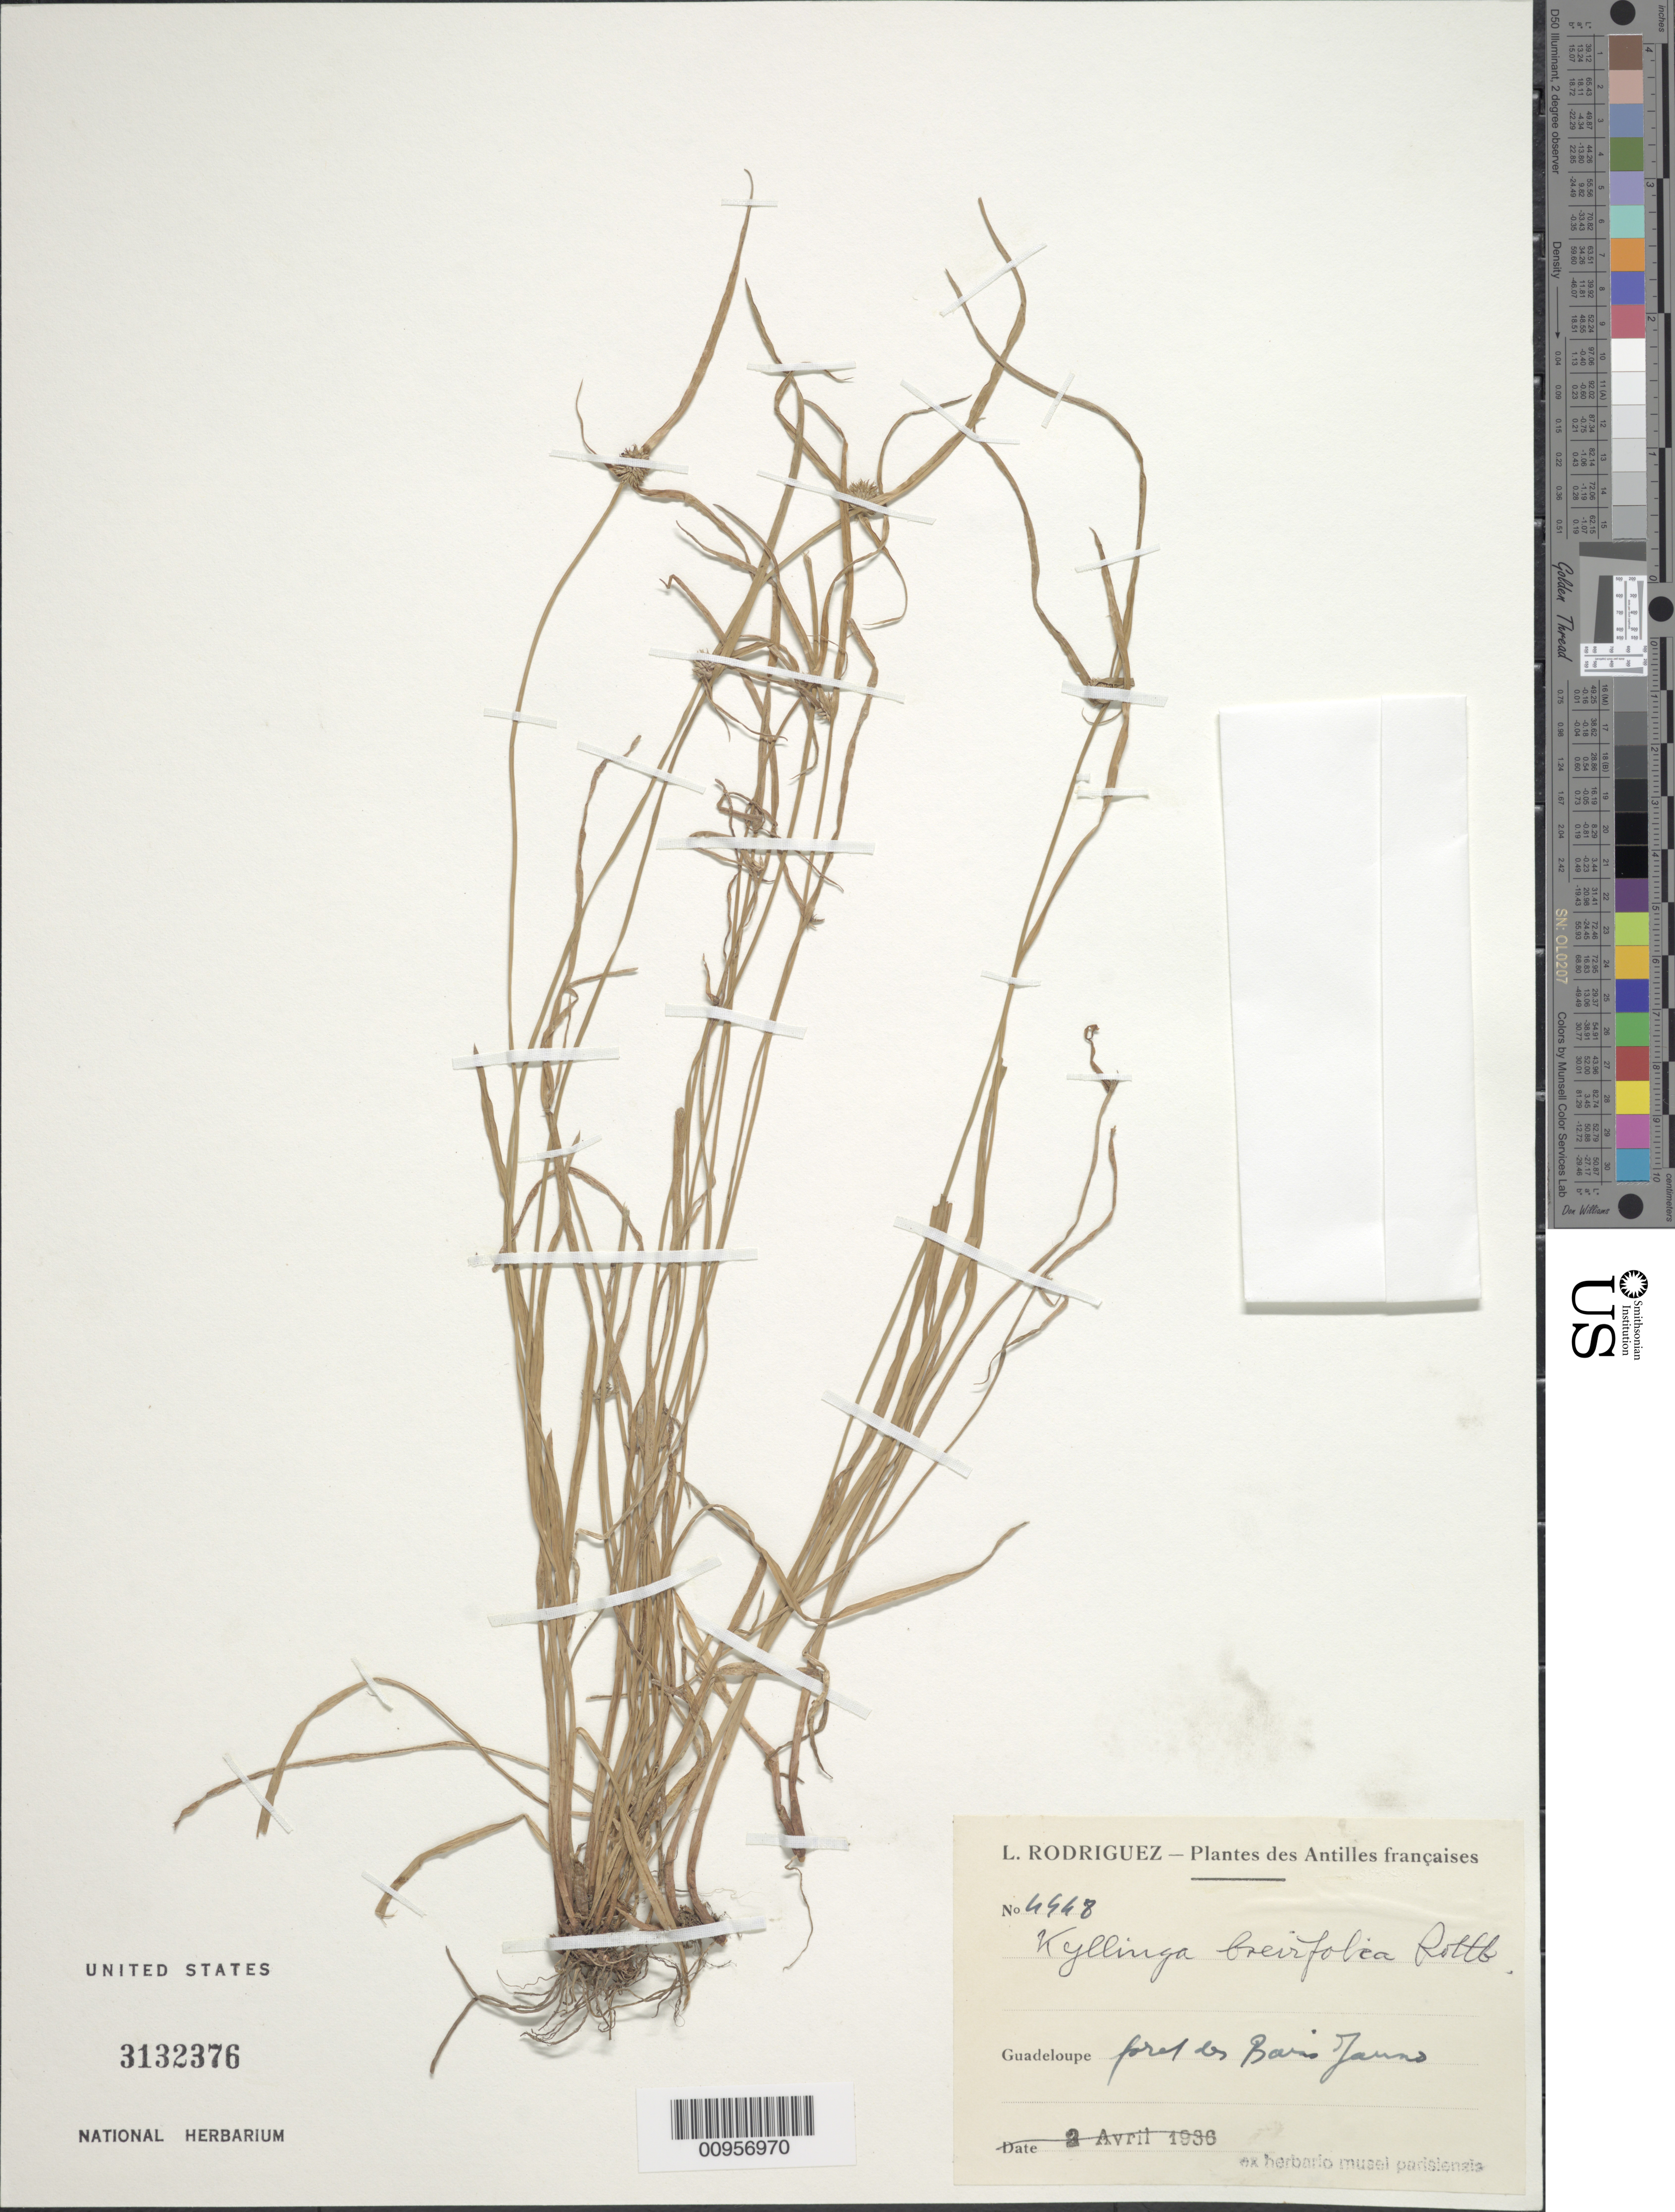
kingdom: Plantae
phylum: Tracheophyta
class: Liliopsida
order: Poales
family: Cyperaceae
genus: Cyperus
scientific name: Cyperus brevifolius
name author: (Rottb.) Hassk.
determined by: Strong, M. T., (US), Smithsonian Institution - National Museum of Natural History (UNITED STATES)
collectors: L. Rodriguez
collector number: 4448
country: Guadeloupe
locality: Foret des Bois Jauns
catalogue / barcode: US 3132376